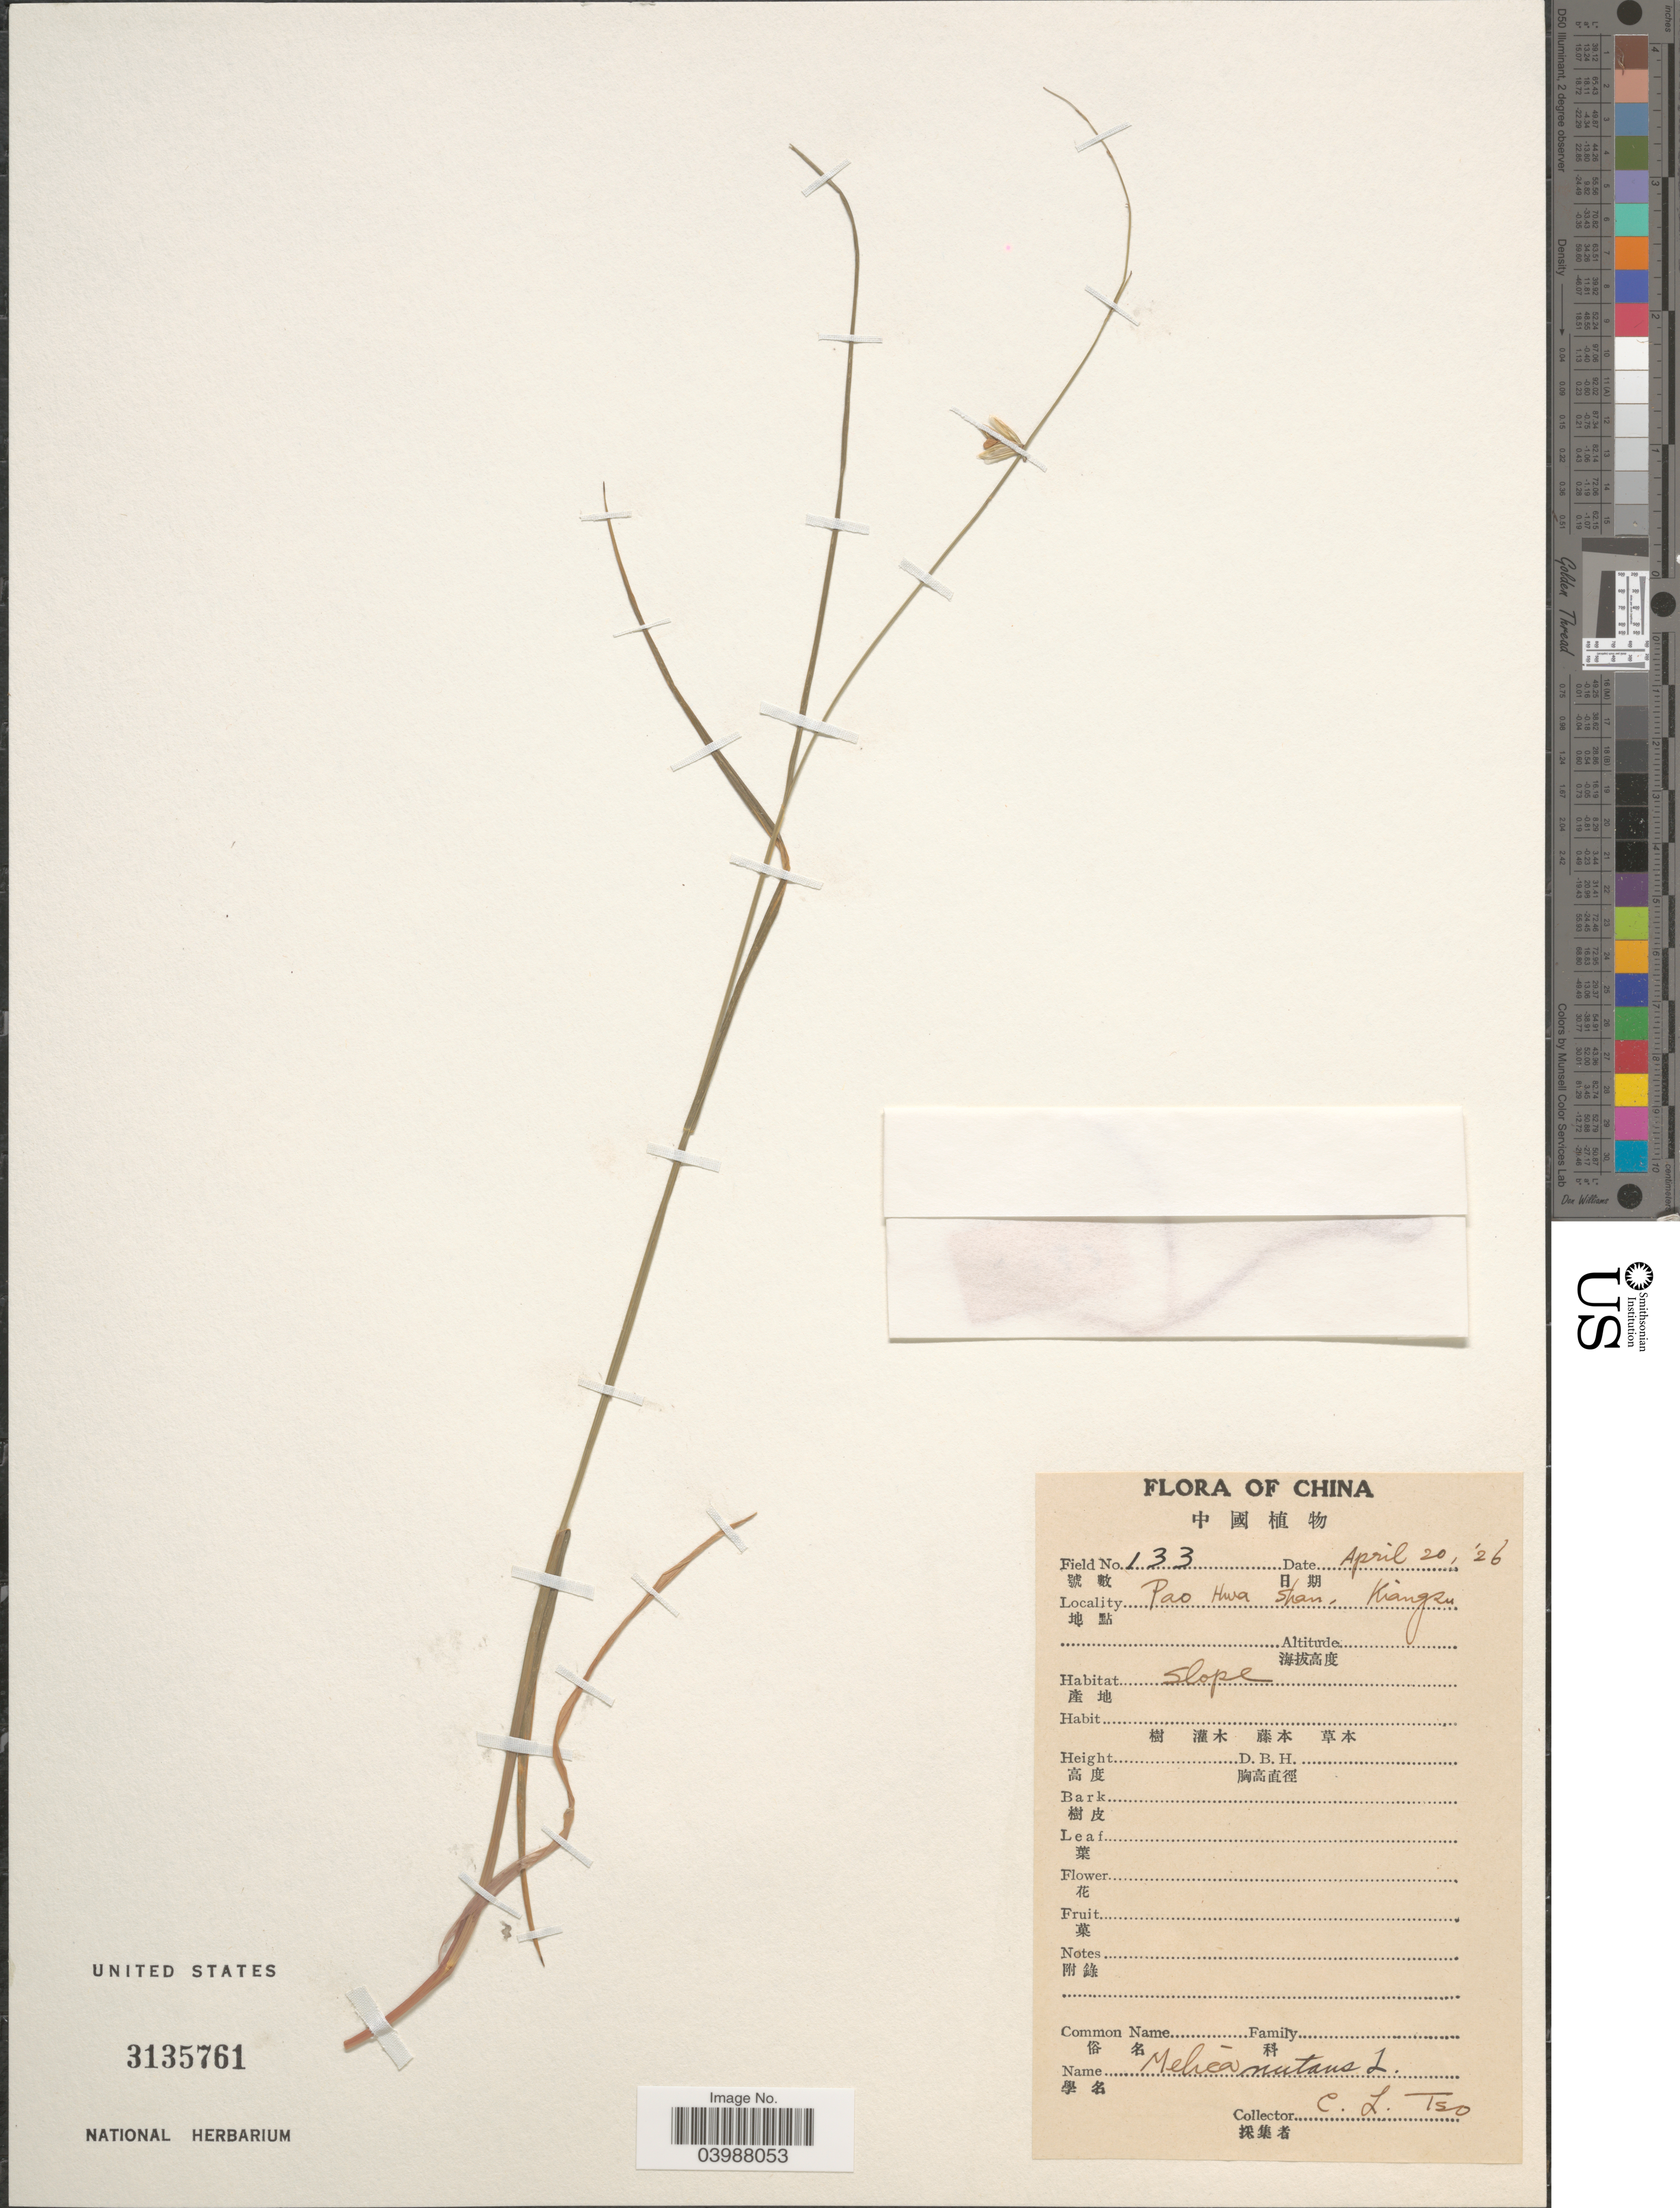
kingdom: Plantae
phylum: Tracheophyta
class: Liliopsida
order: Poales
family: Poaceae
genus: Melica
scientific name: Melica nutans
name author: L.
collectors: C. Tso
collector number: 133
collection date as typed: Transcribed d/m/y: 20/4/26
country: China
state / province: Jiangsu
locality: Pao Hwa Shan, Kiangsu.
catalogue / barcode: US 3135761